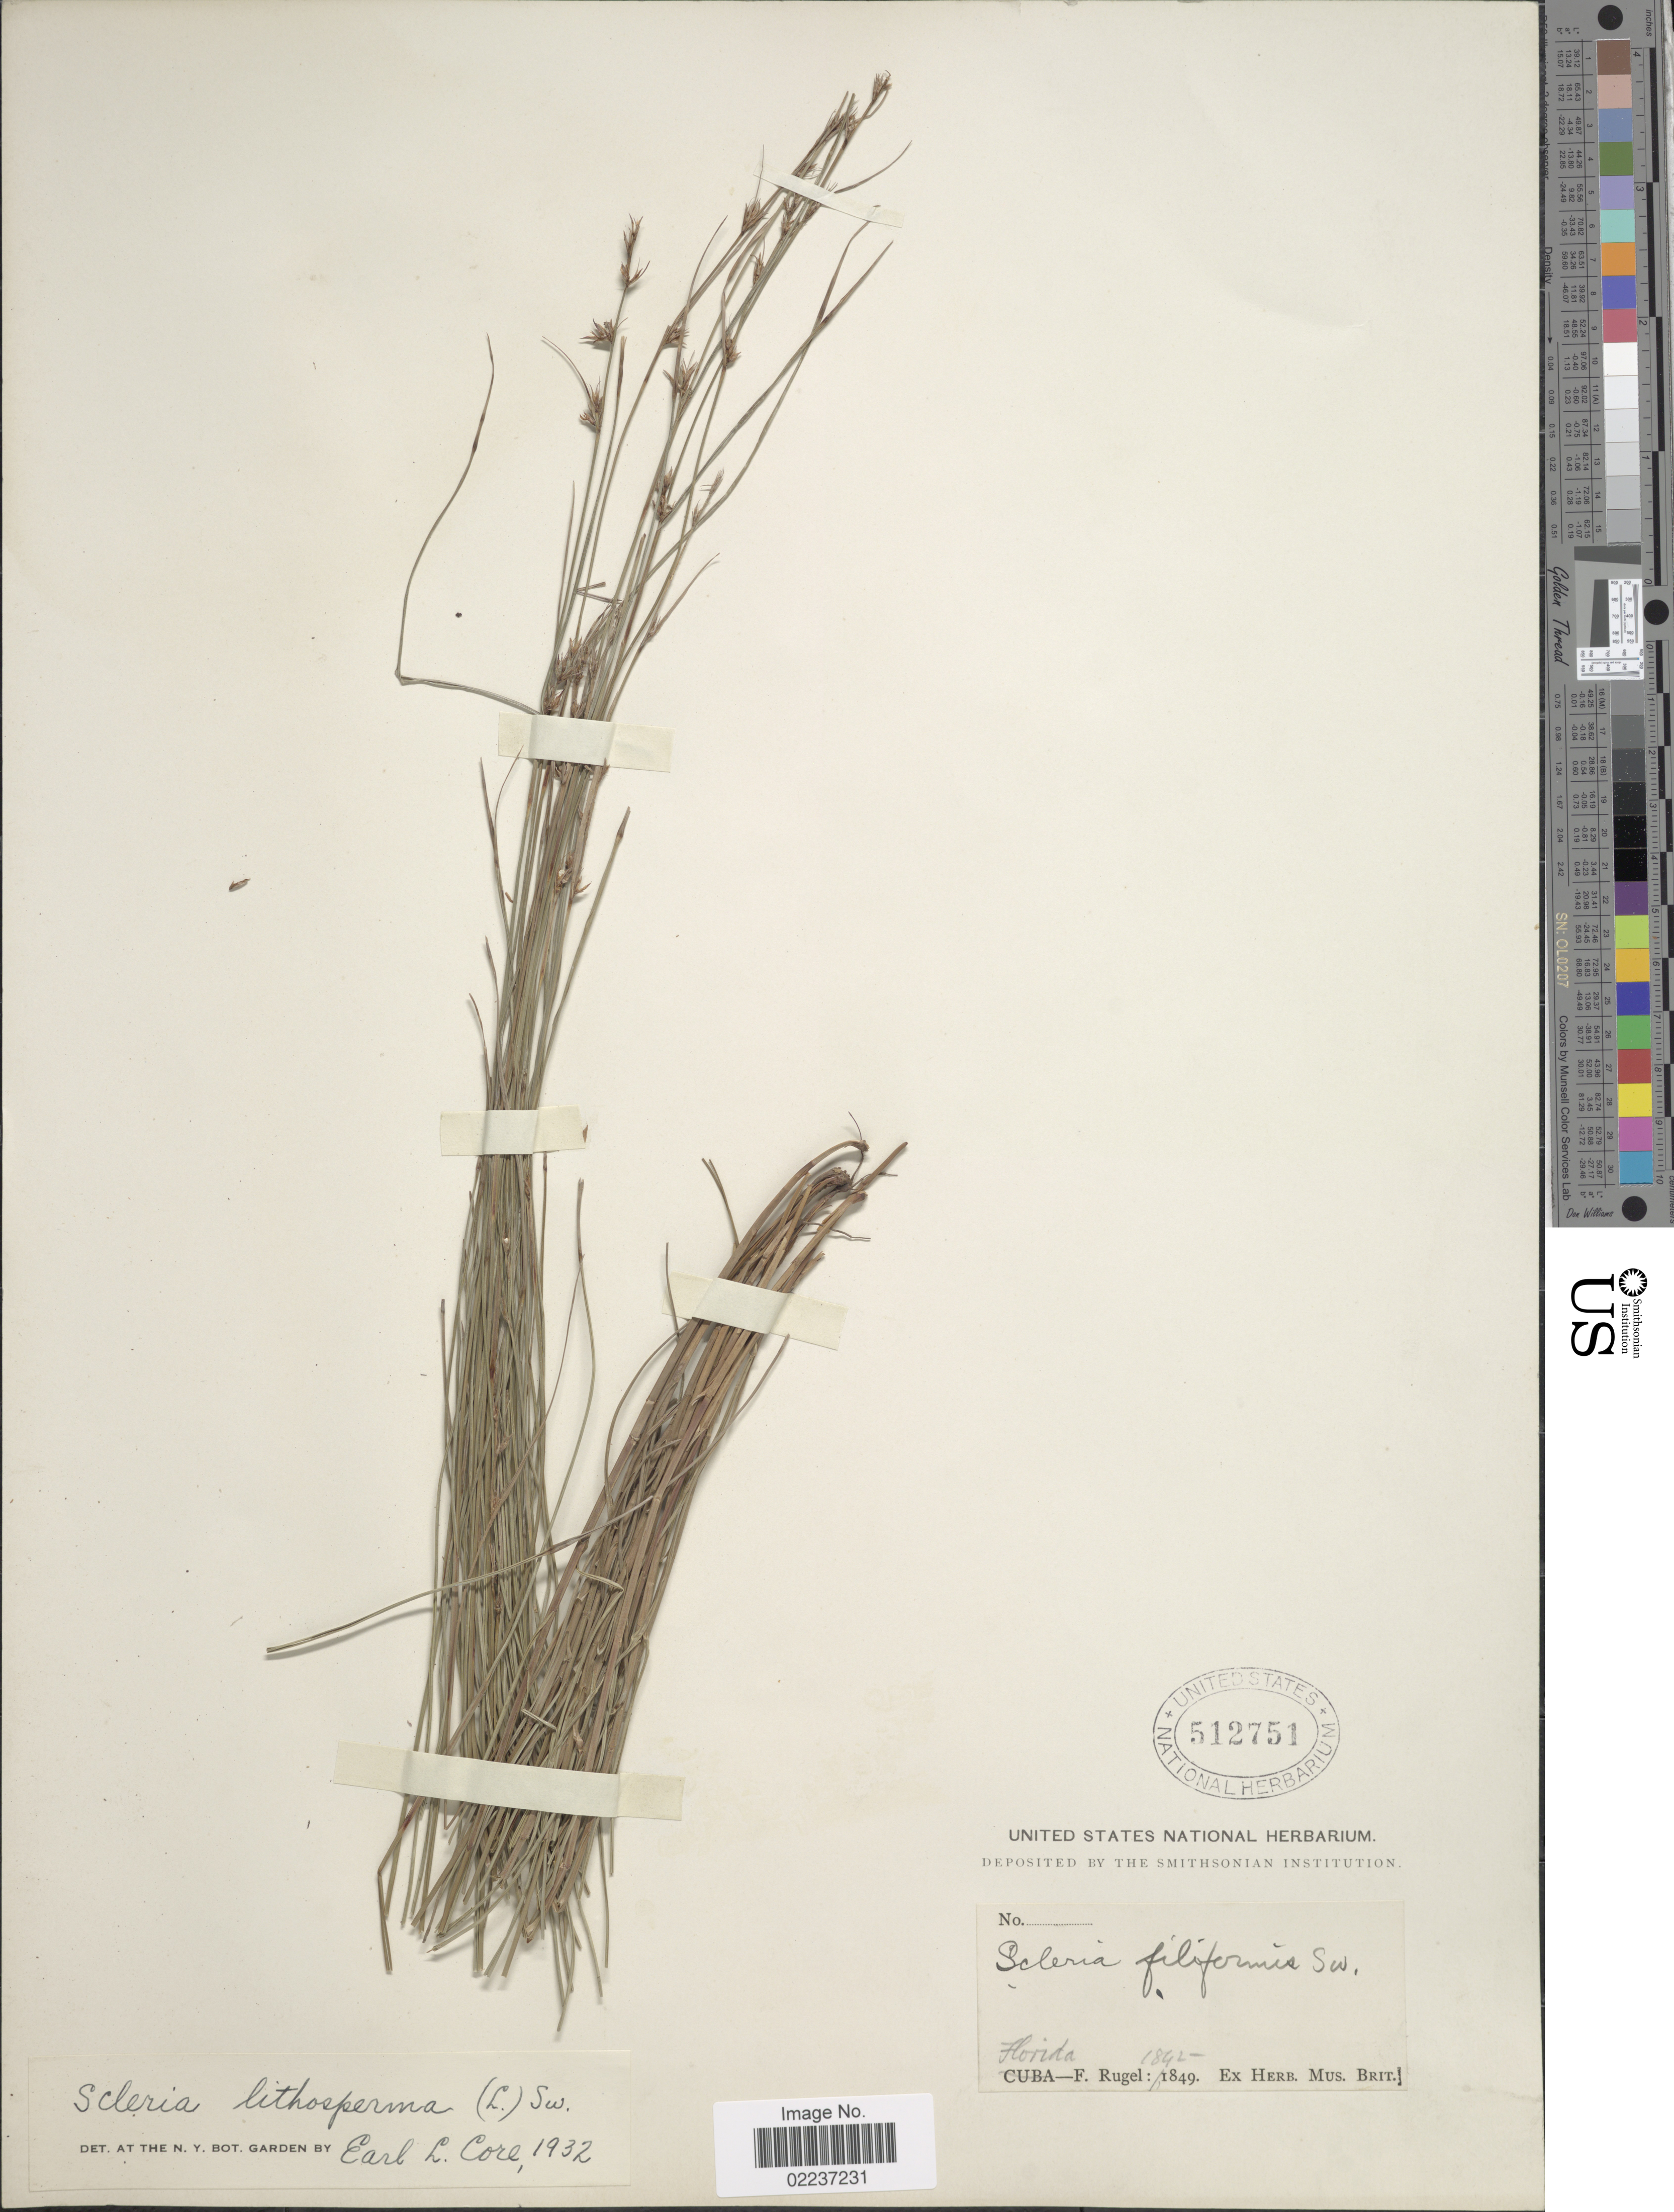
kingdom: Plantae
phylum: Tracheophyta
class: Liliopsida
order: Poales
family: Cyperaceae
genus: Scleria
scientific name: Scleria lithosperma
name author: (L.) Sw.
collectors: F. Rugel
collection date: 1842/1849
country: United States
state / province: Florida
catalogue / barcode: US 512751